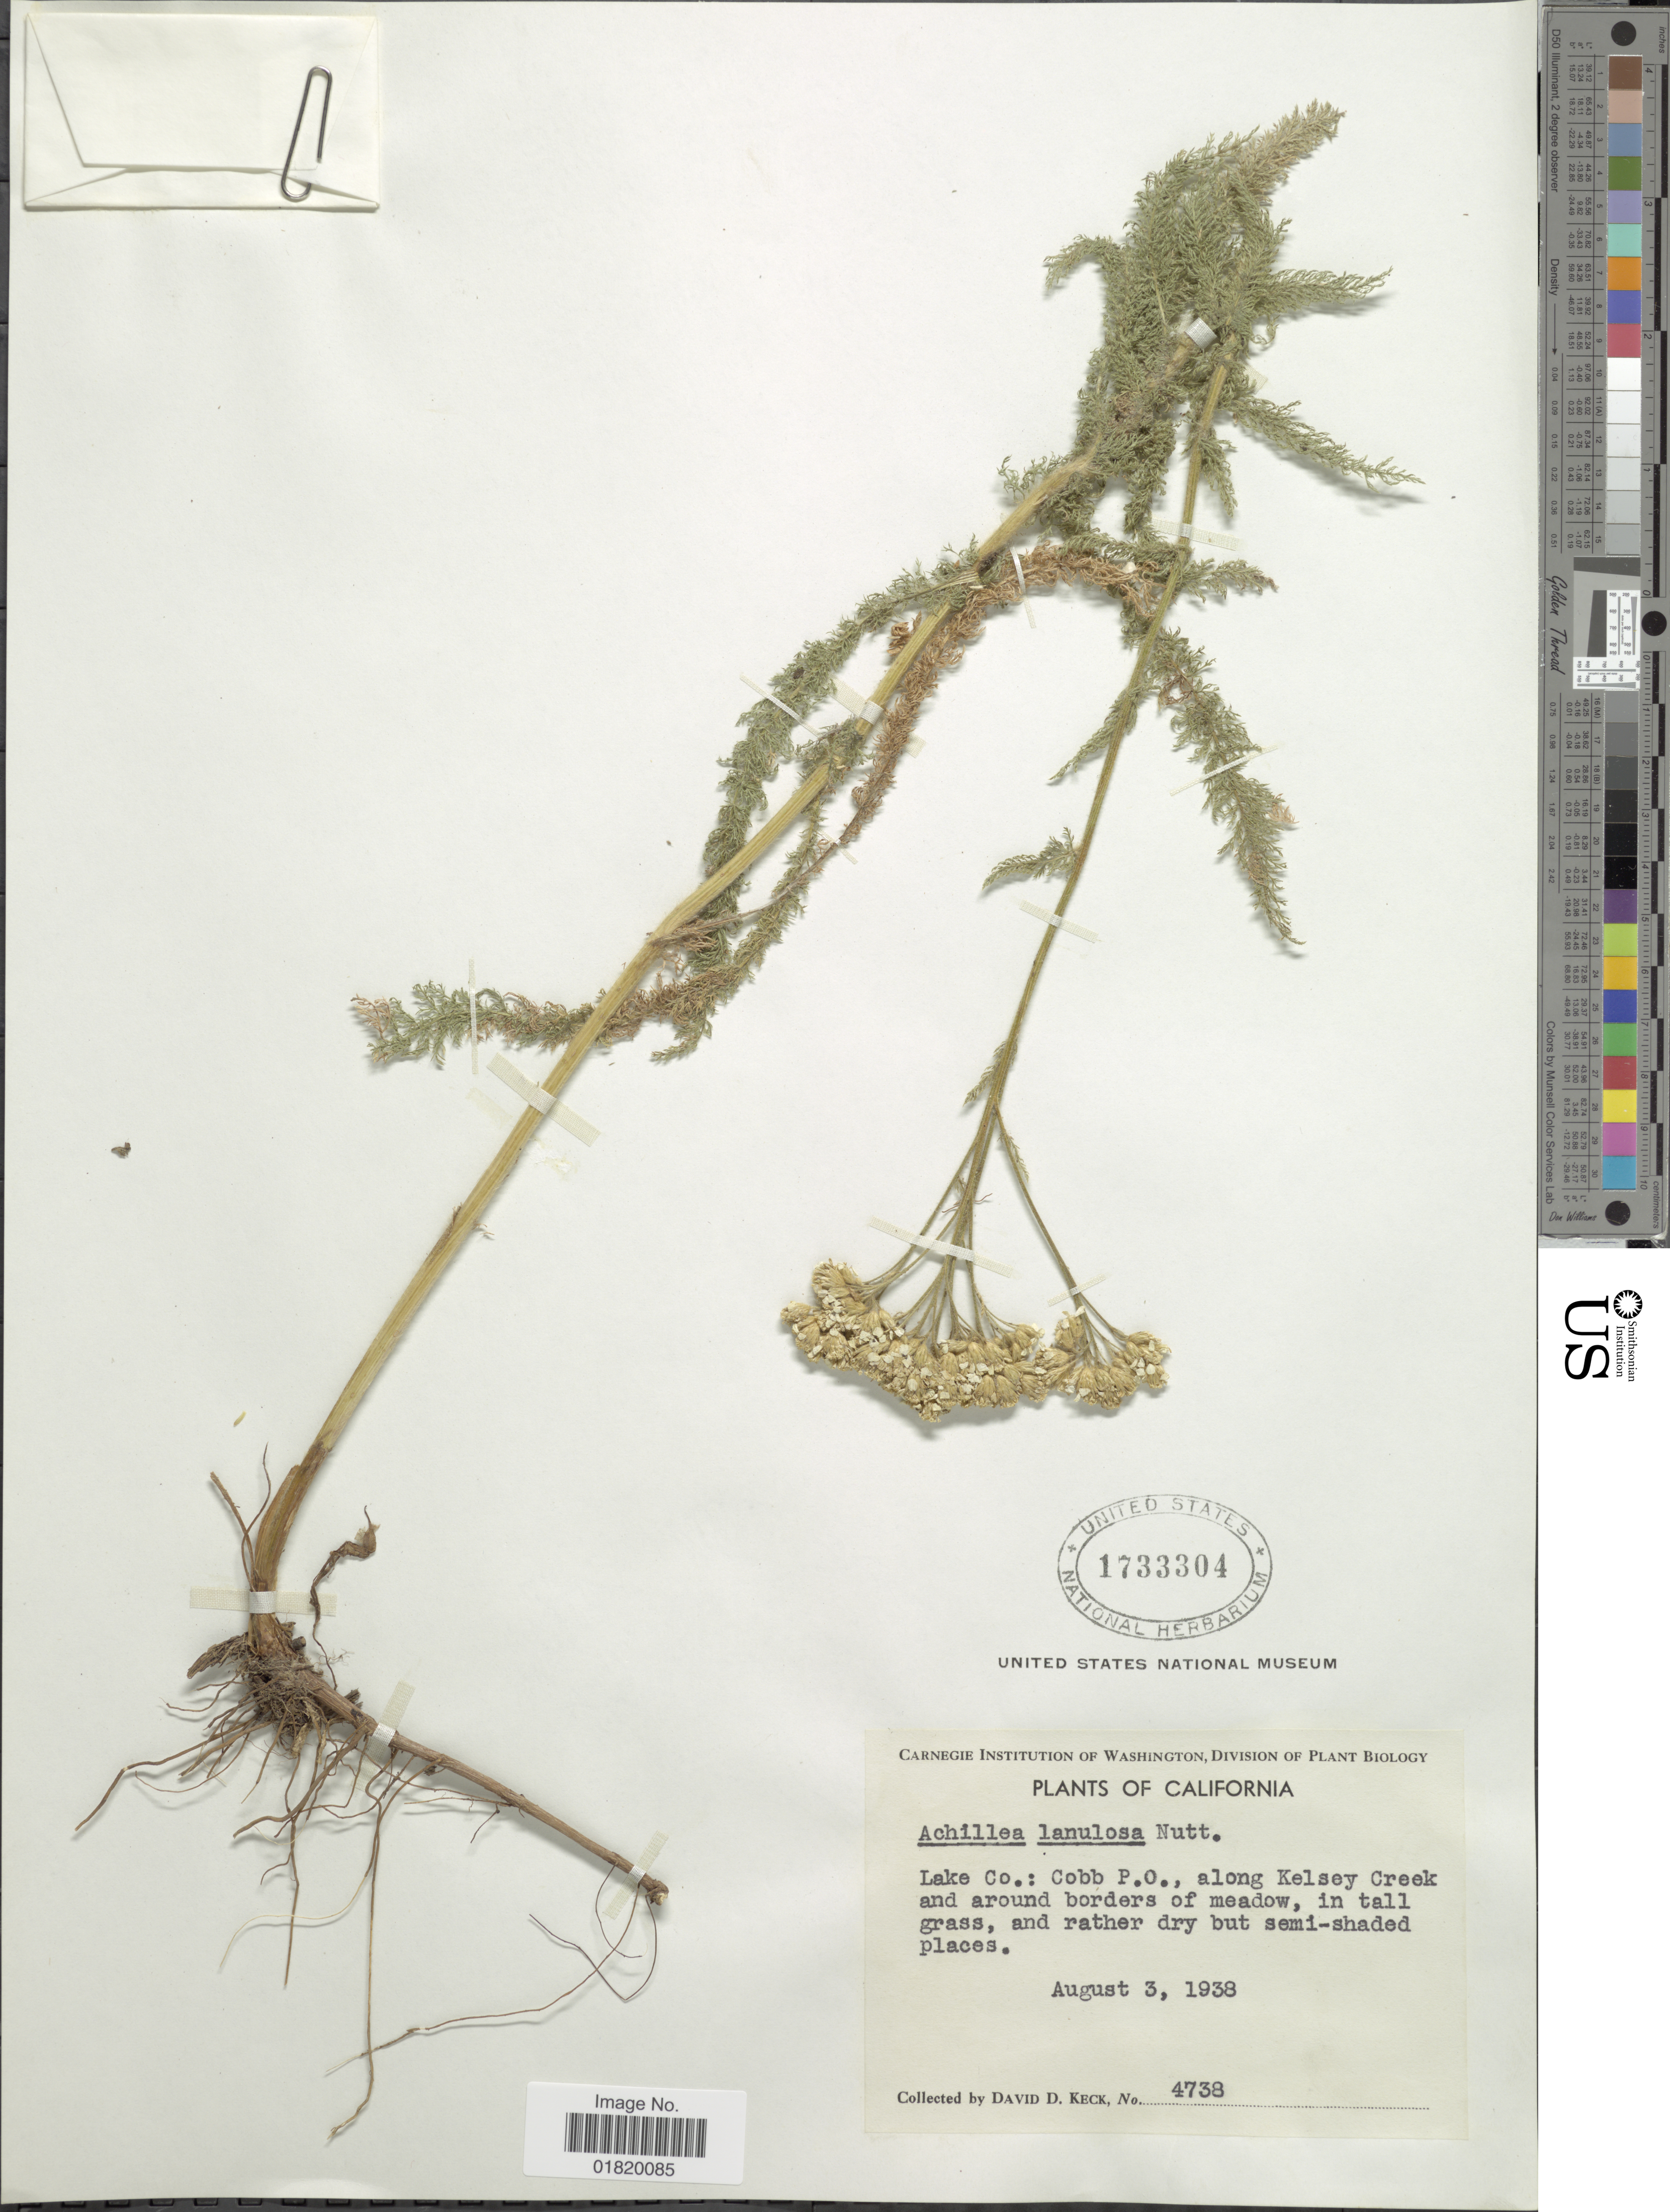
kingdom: Plantae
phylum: Tracheophyta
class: Magnoliopsida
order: Asterales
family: Asteraceae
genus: Achillea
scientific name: Achillea lanulosa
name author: Nutt.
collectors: D. D. Keck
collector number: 4738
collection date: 1938-08-03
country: United States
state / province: California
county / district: Lake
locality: Lake Co.: Cobb P.O., along Kelsey Creek and around borders of meadow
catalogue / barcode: US 1733304